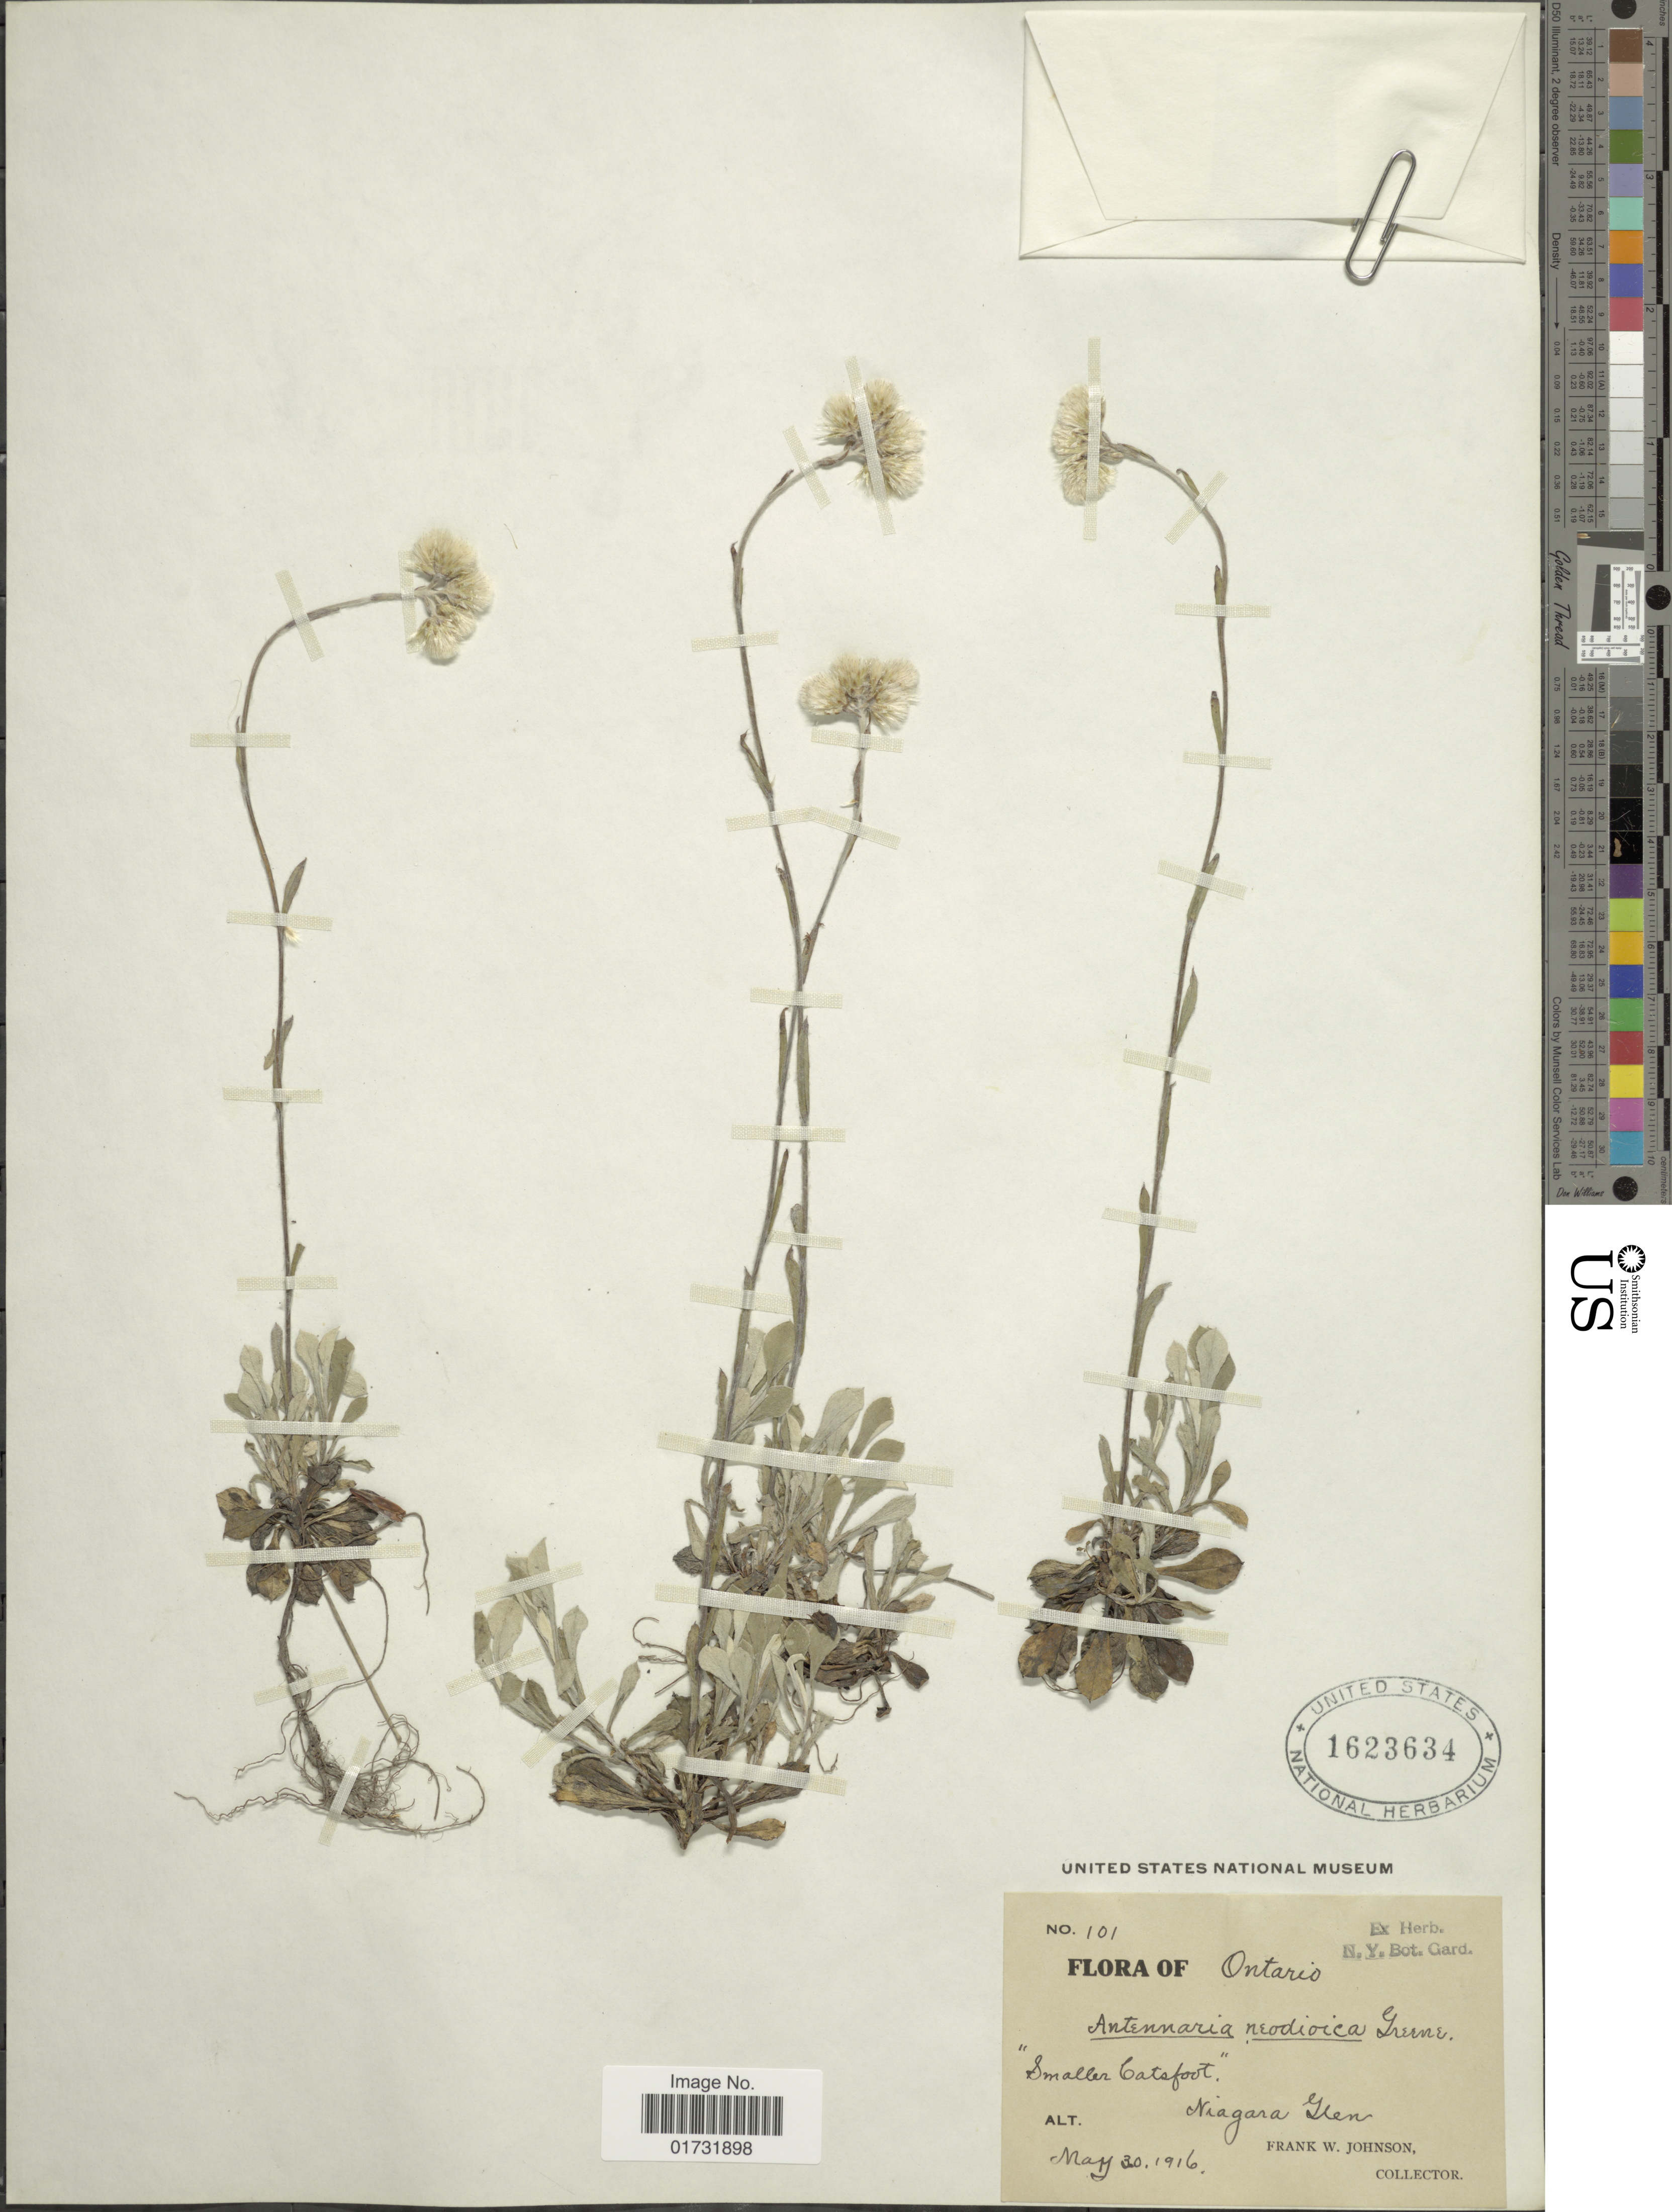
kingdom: Plantae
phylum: Tracheophyta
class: Magnoliopsida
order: Asterales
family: Asteraceae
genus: Antennaria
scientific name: Antennaria neodioica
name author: Greene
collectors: F. W. Johnson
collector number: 101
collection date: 1916-05-30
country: Canada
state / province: Ontario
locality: Smaller Catsfoot,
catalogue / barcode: US 1623634